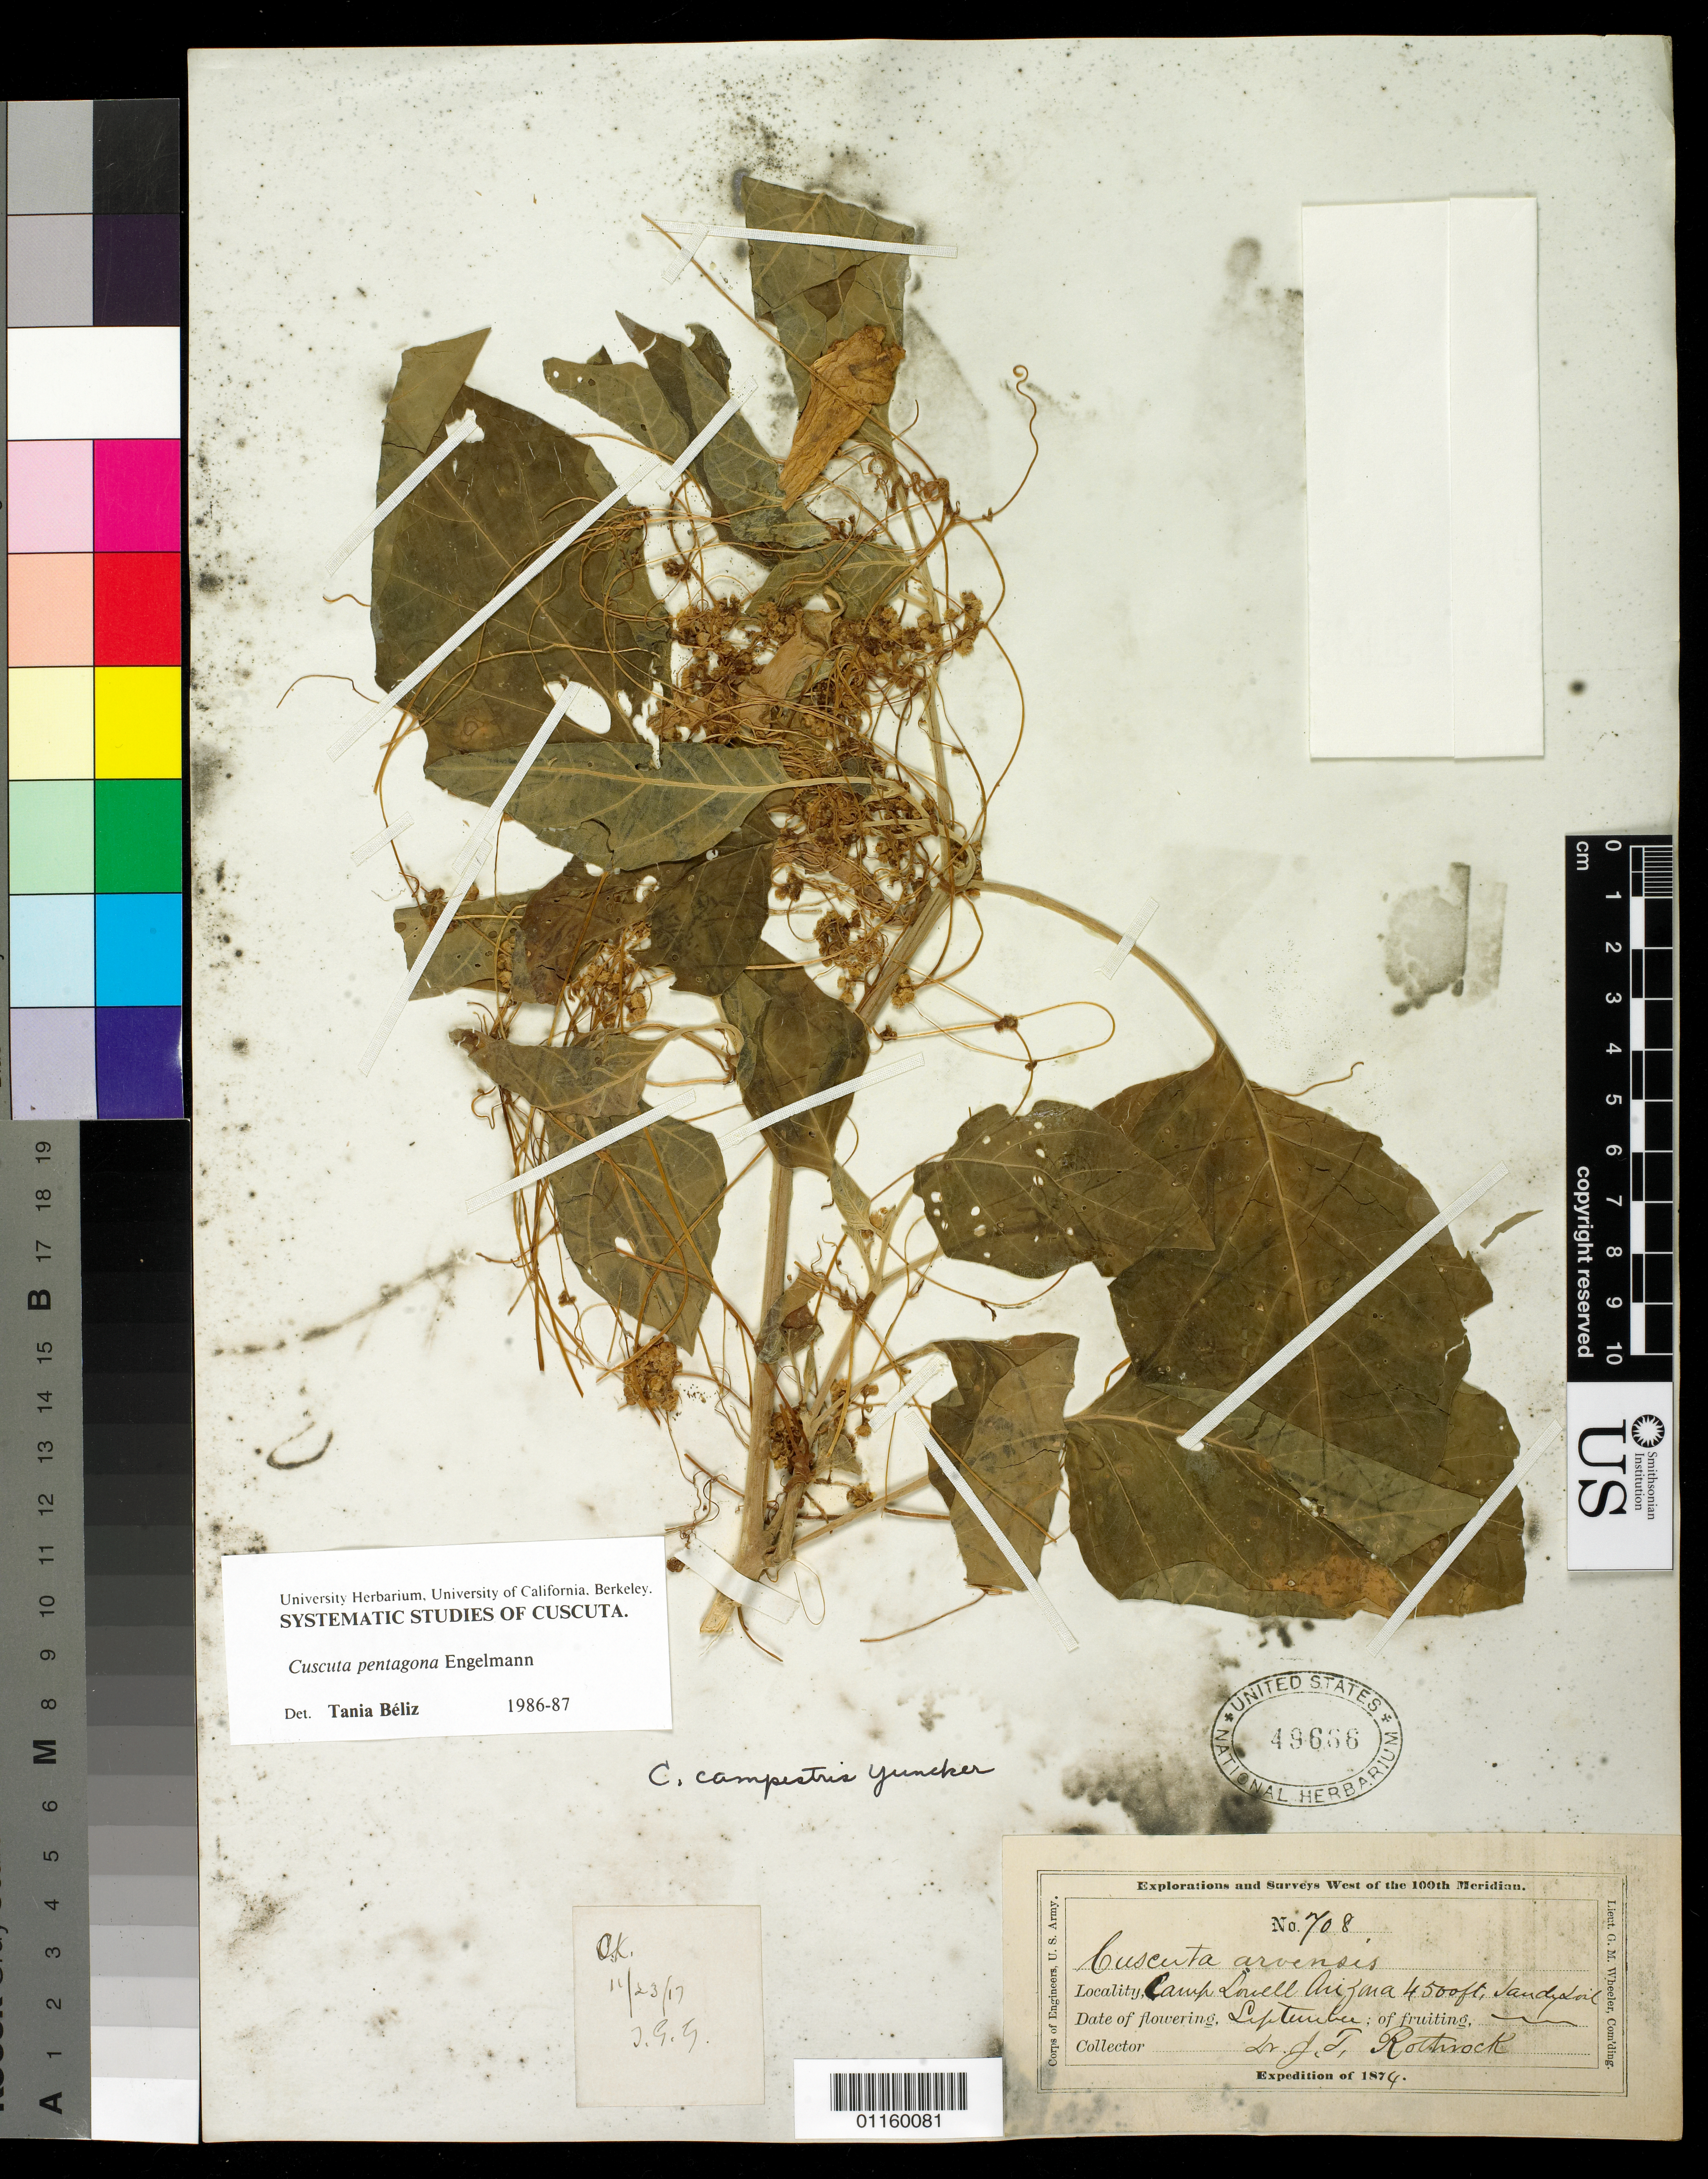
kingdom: Plantae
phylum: Tracheophyta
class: Magnoliopsida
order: Solanales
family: Convolvulaceae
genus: Cuscuta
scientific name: Cuscuta pentagona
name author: Engelm.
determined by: Béliz, T.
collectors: J. T. Rothrock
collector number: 708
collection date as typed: Sep 1873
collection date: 1873-09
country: United States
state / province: Arizona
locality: Camp Lowell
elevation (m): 1372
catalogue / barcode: US 49666